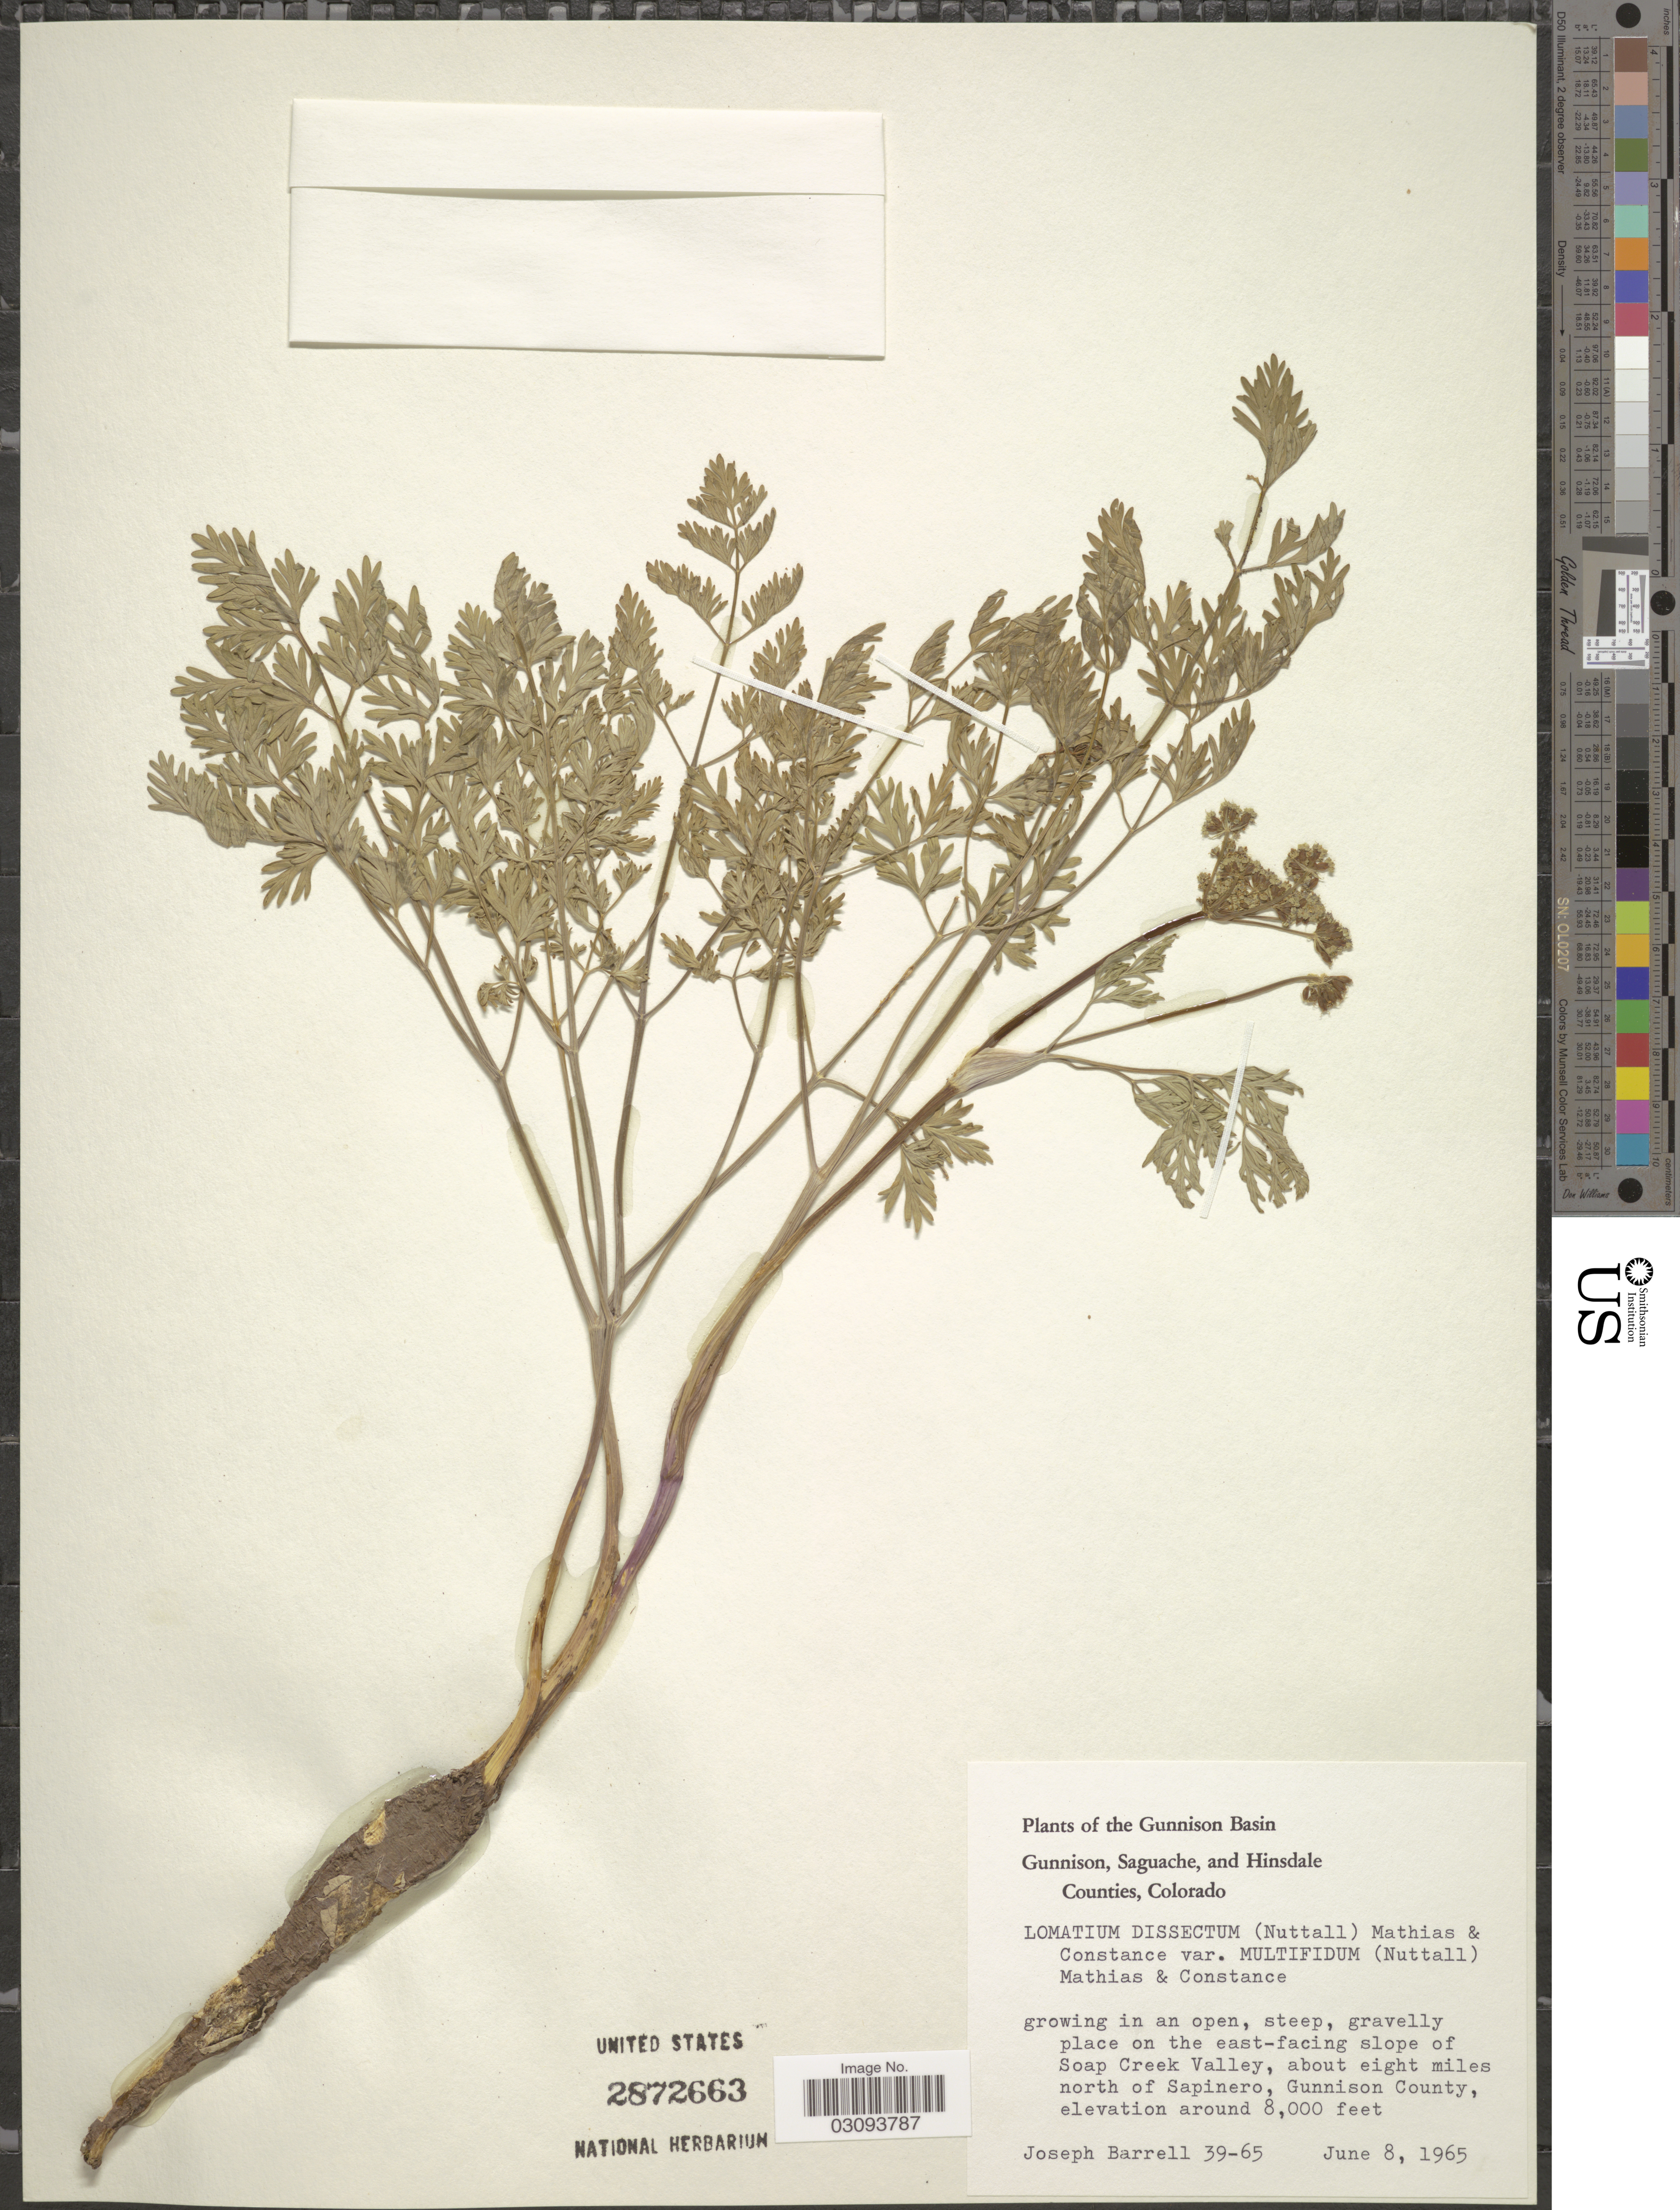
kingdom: Plantae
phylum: Tracheophyta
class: Magnoliopsida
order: Apiales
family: Apiaceae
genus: Lomatium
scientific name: Lomatium dissectum var. multifidum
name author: (Nutt.) Mathias & Constance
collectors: J. Barrell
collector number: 39-65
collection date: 1965-06-08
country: United States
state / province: Colorado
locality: The Gunnison Basin, gravelly place on the east-facing slope of Sopa Creek Valley, about eight miles north of Sapinero, Gunnison County.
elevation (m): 2438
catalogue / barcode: US 2872663